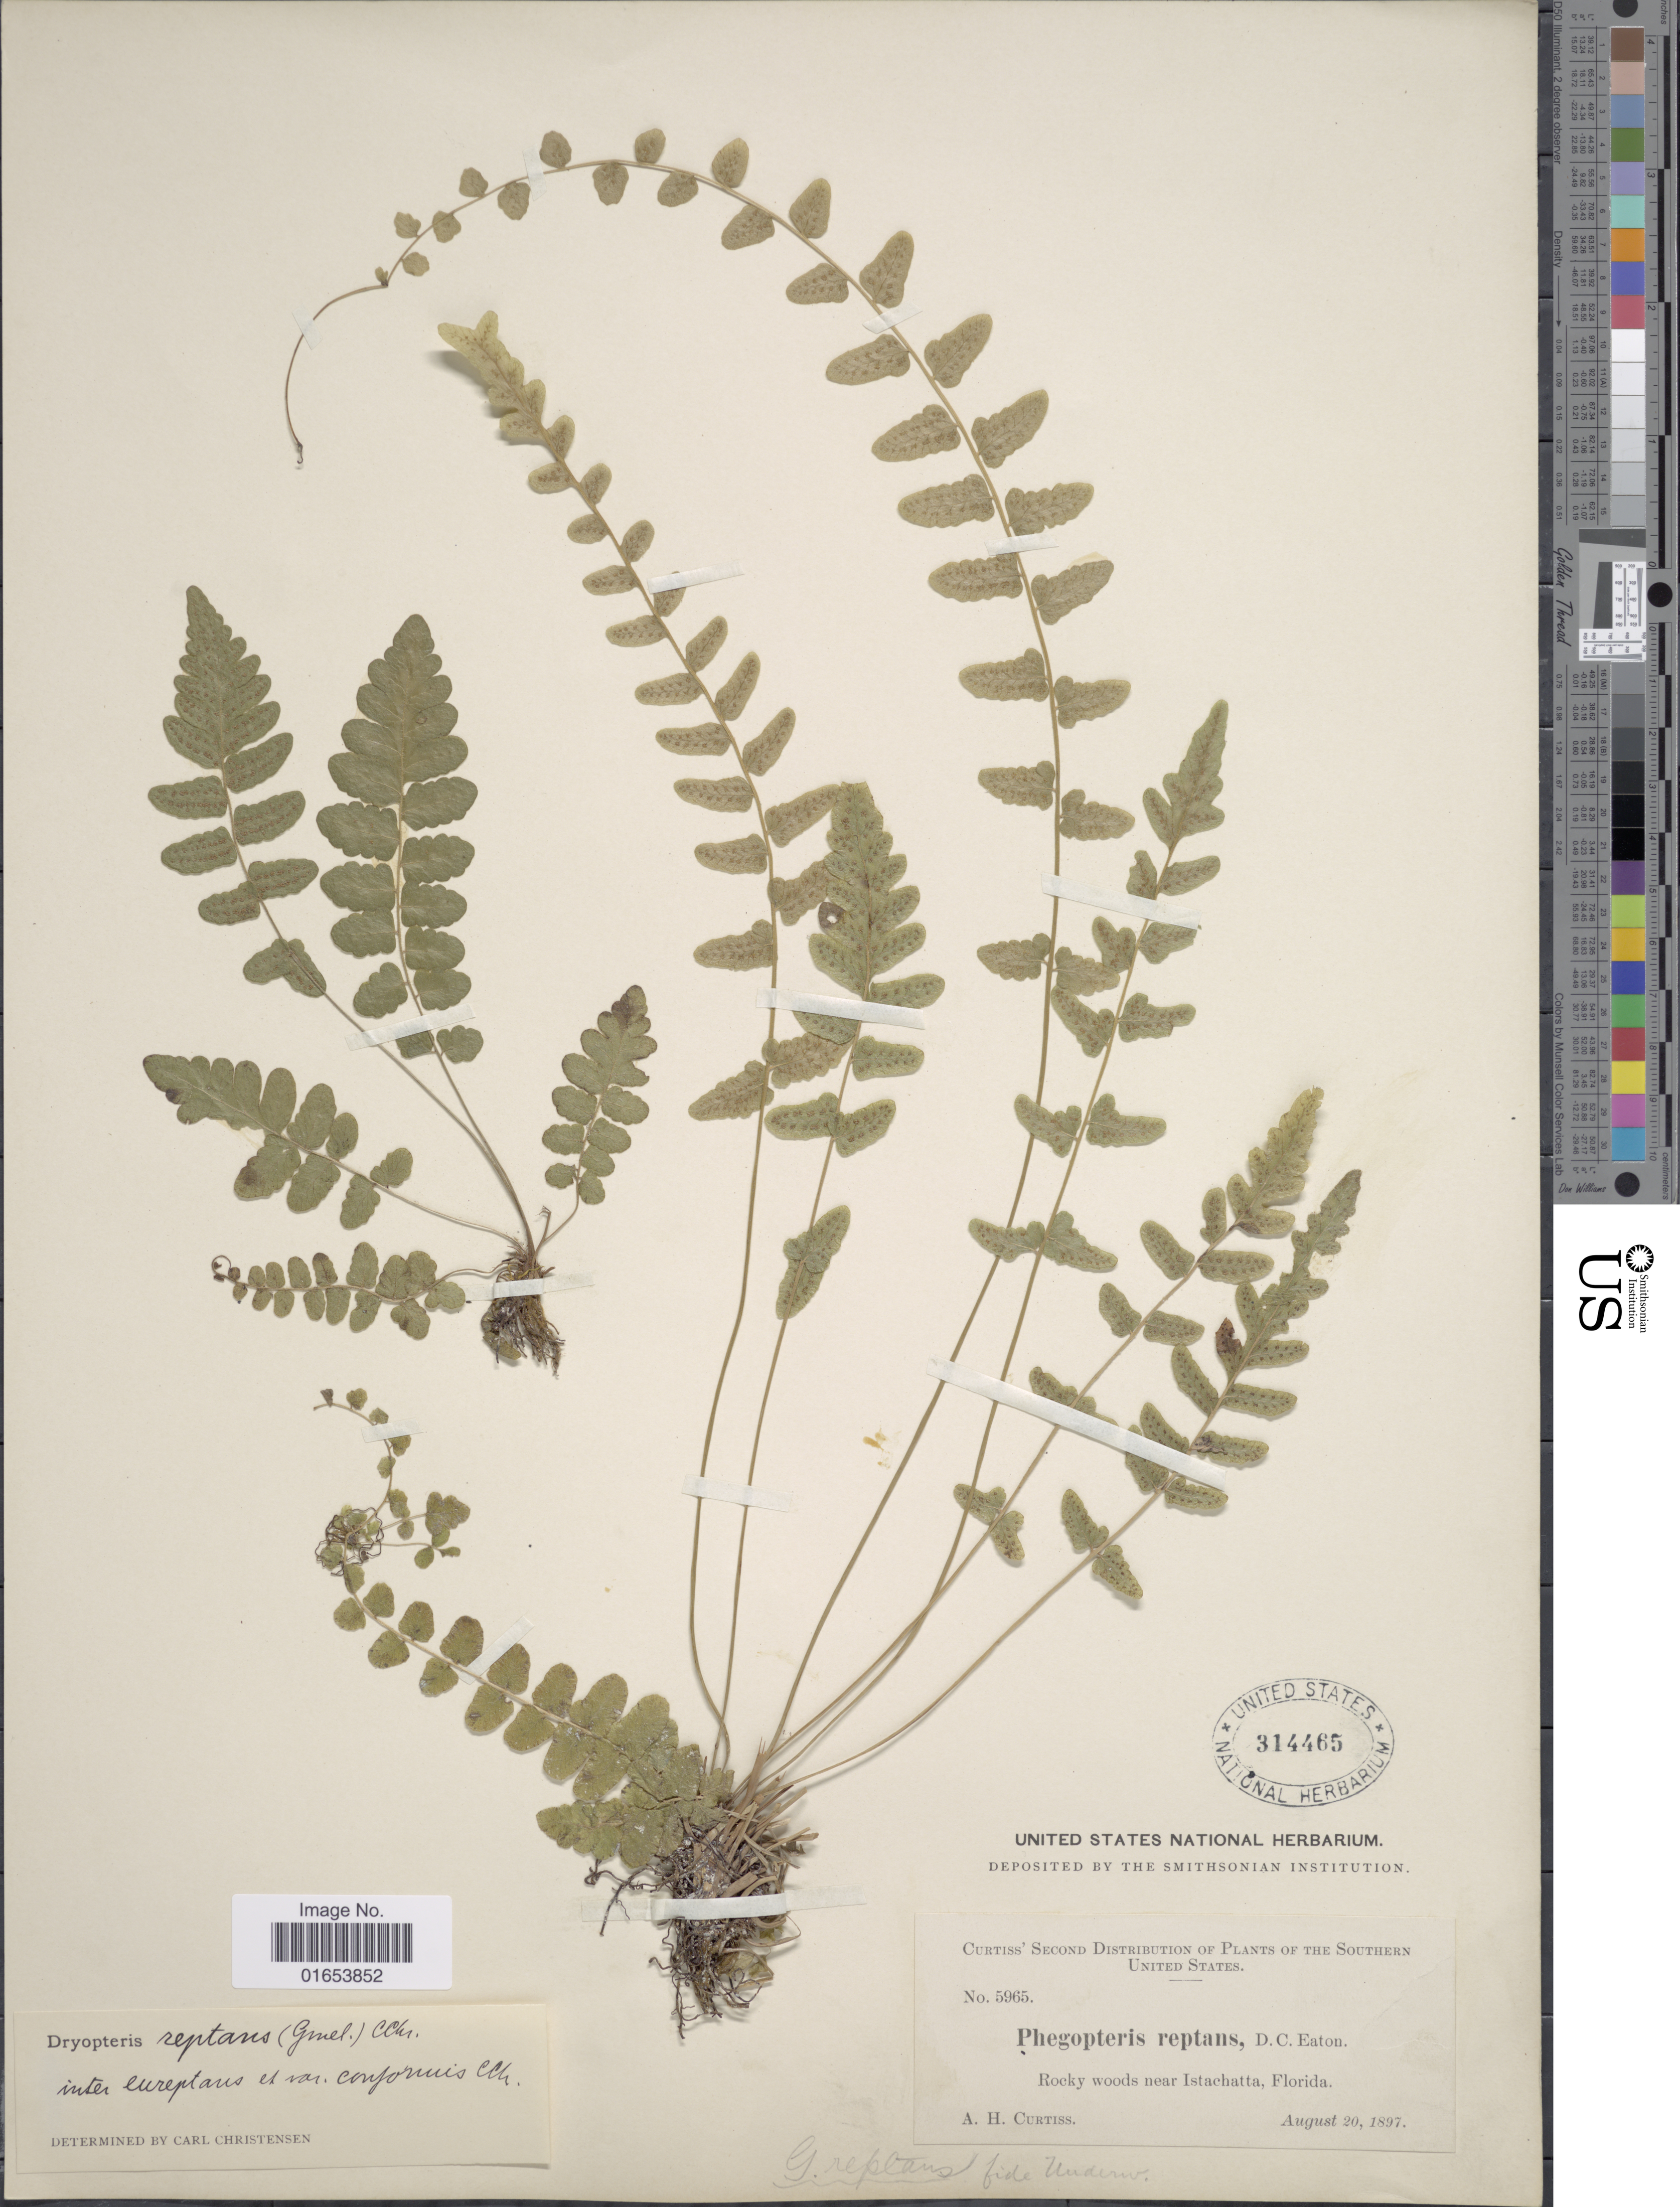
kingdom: Plantae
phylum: Tracheophyta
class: Polypodiopsida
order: Polypodiales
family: Thelypteridaceae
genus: Goniopteris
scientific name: Goniopteris reptans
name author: (J.F. Gmel.) C. Presl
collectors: A. H. Curtiss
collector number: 5965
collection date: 1897-08-20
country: United States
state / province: Florida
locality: Rocky woods near Istachatta, Florida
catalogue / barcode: US 314465